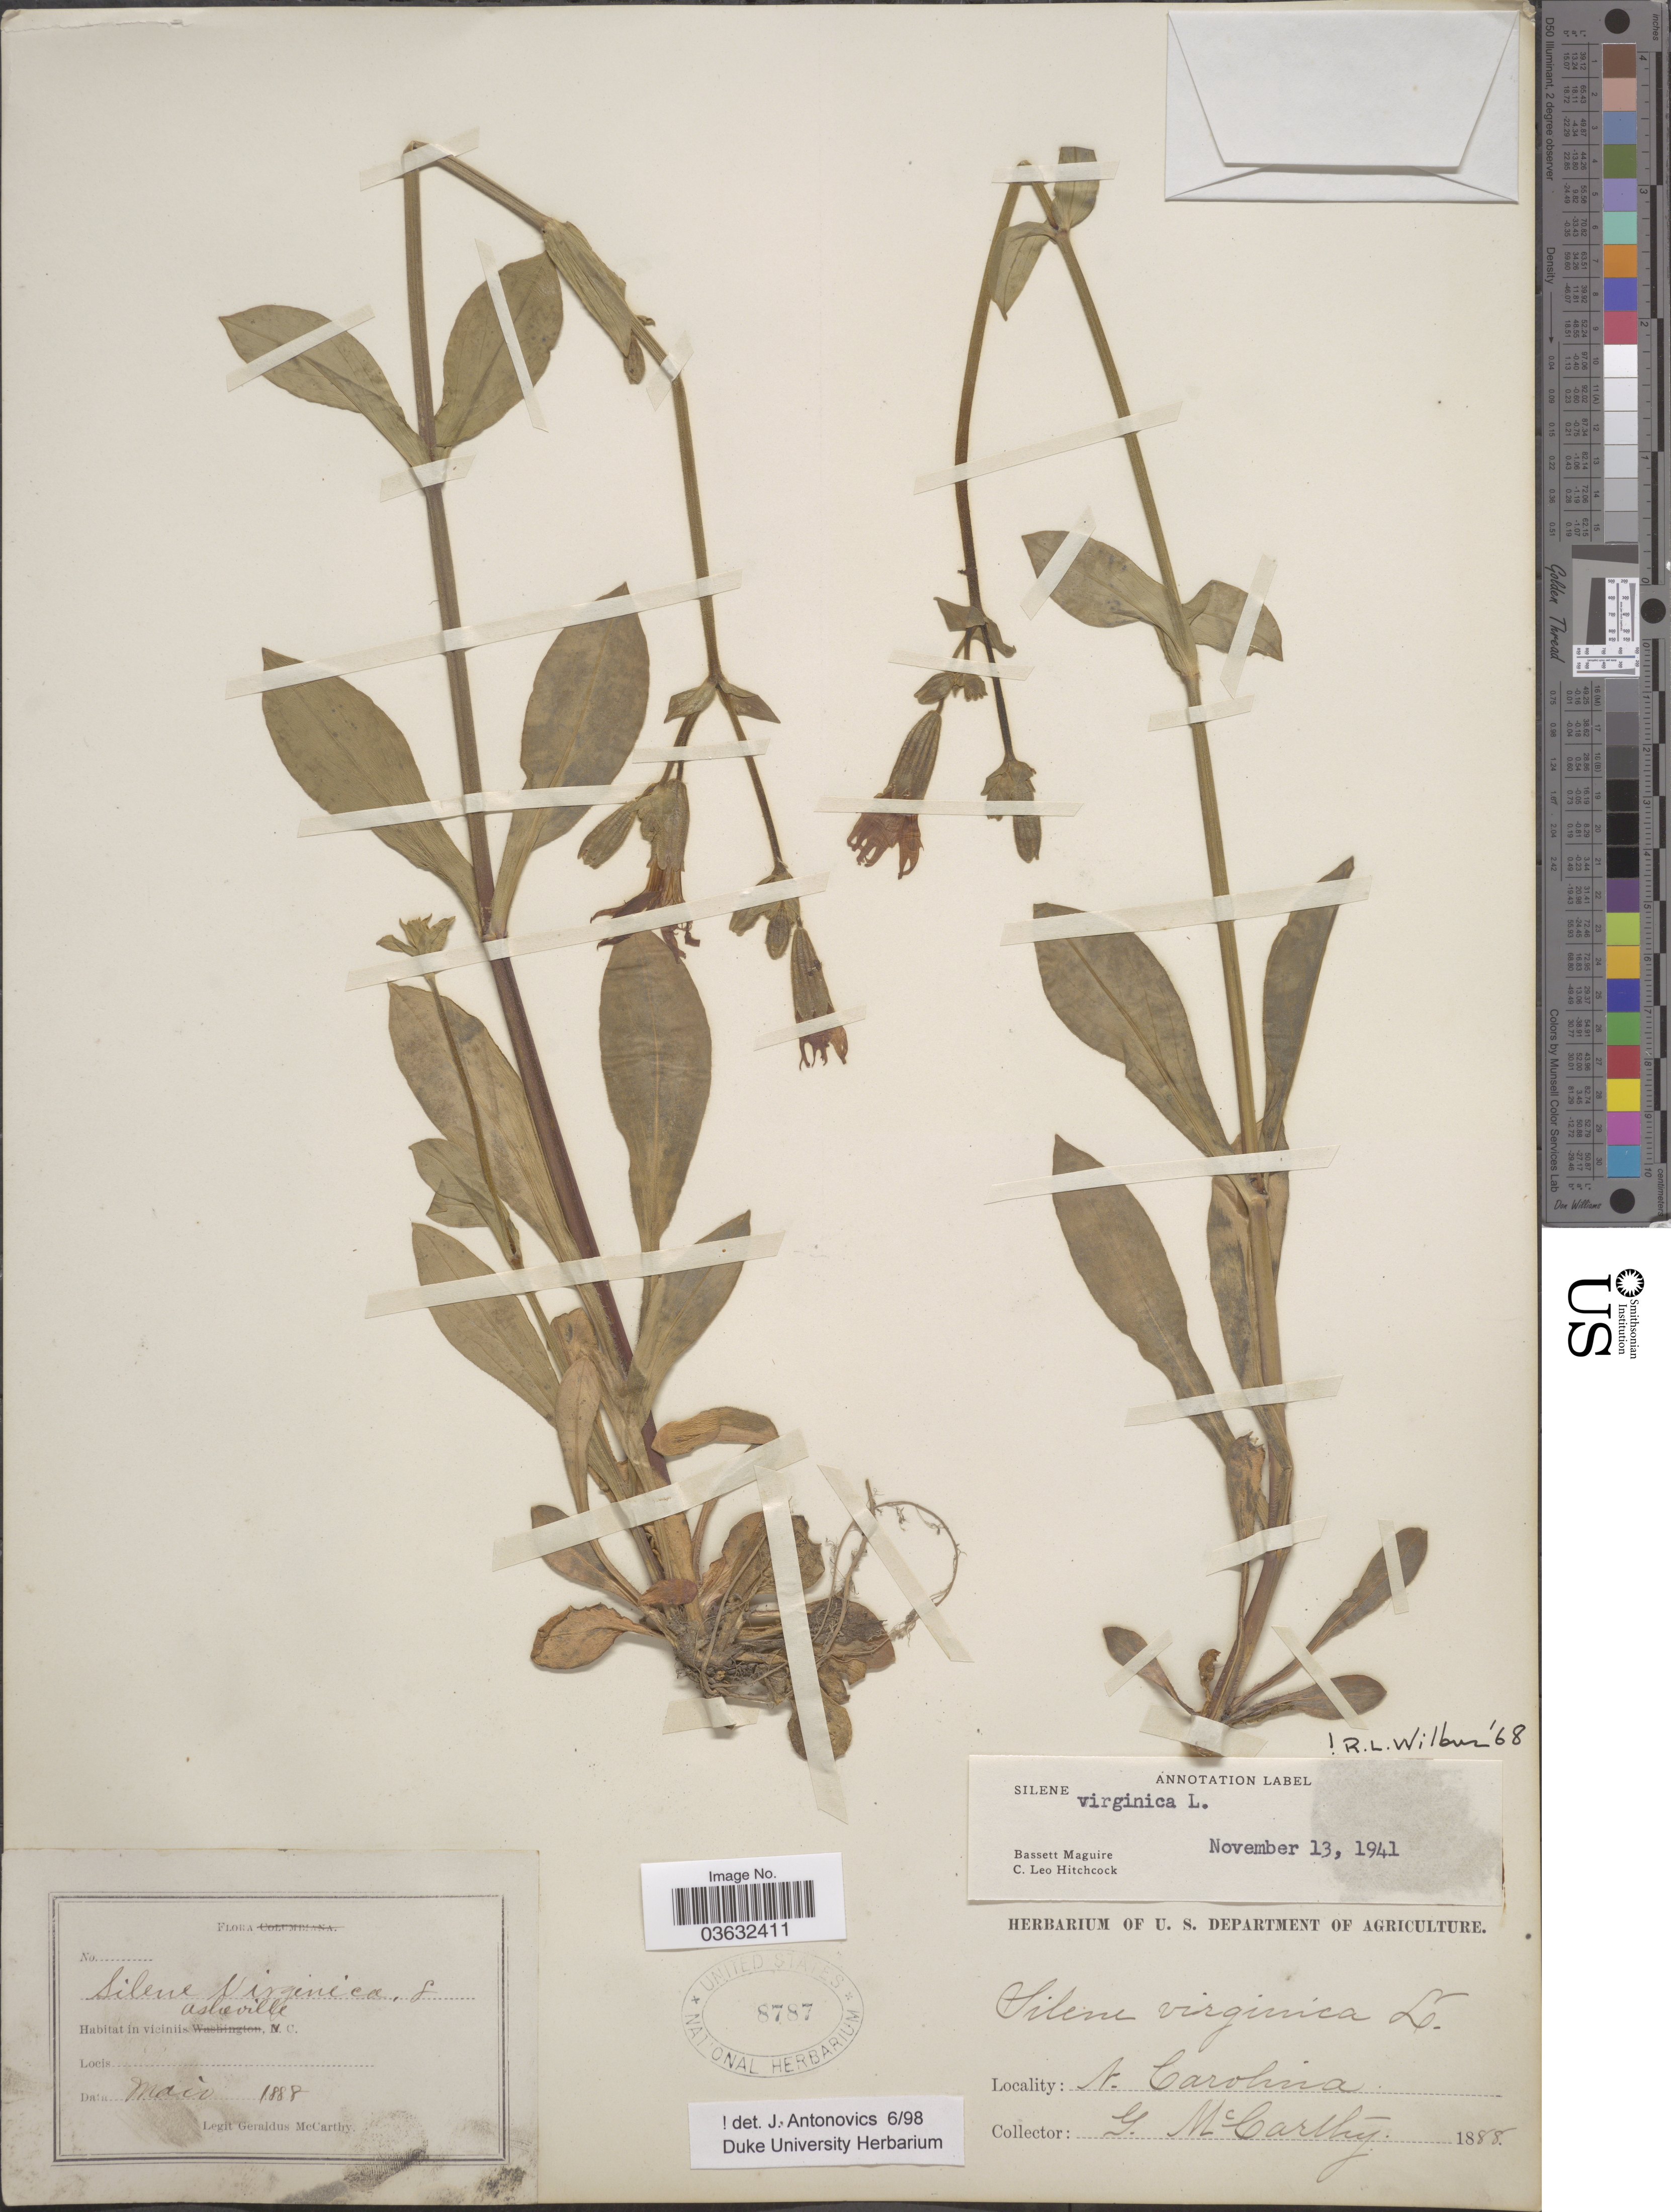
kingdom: Plantae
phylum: Tracheophyta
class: Magnoliopsida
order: Caryophyllales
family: Caryophyllaceae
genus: Silene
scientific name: Silene virginica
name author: L.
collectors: M. McCarthy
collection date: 1888-05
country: United States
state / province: North Carolina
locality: In viciniis Asheville.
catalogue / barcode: US 8787